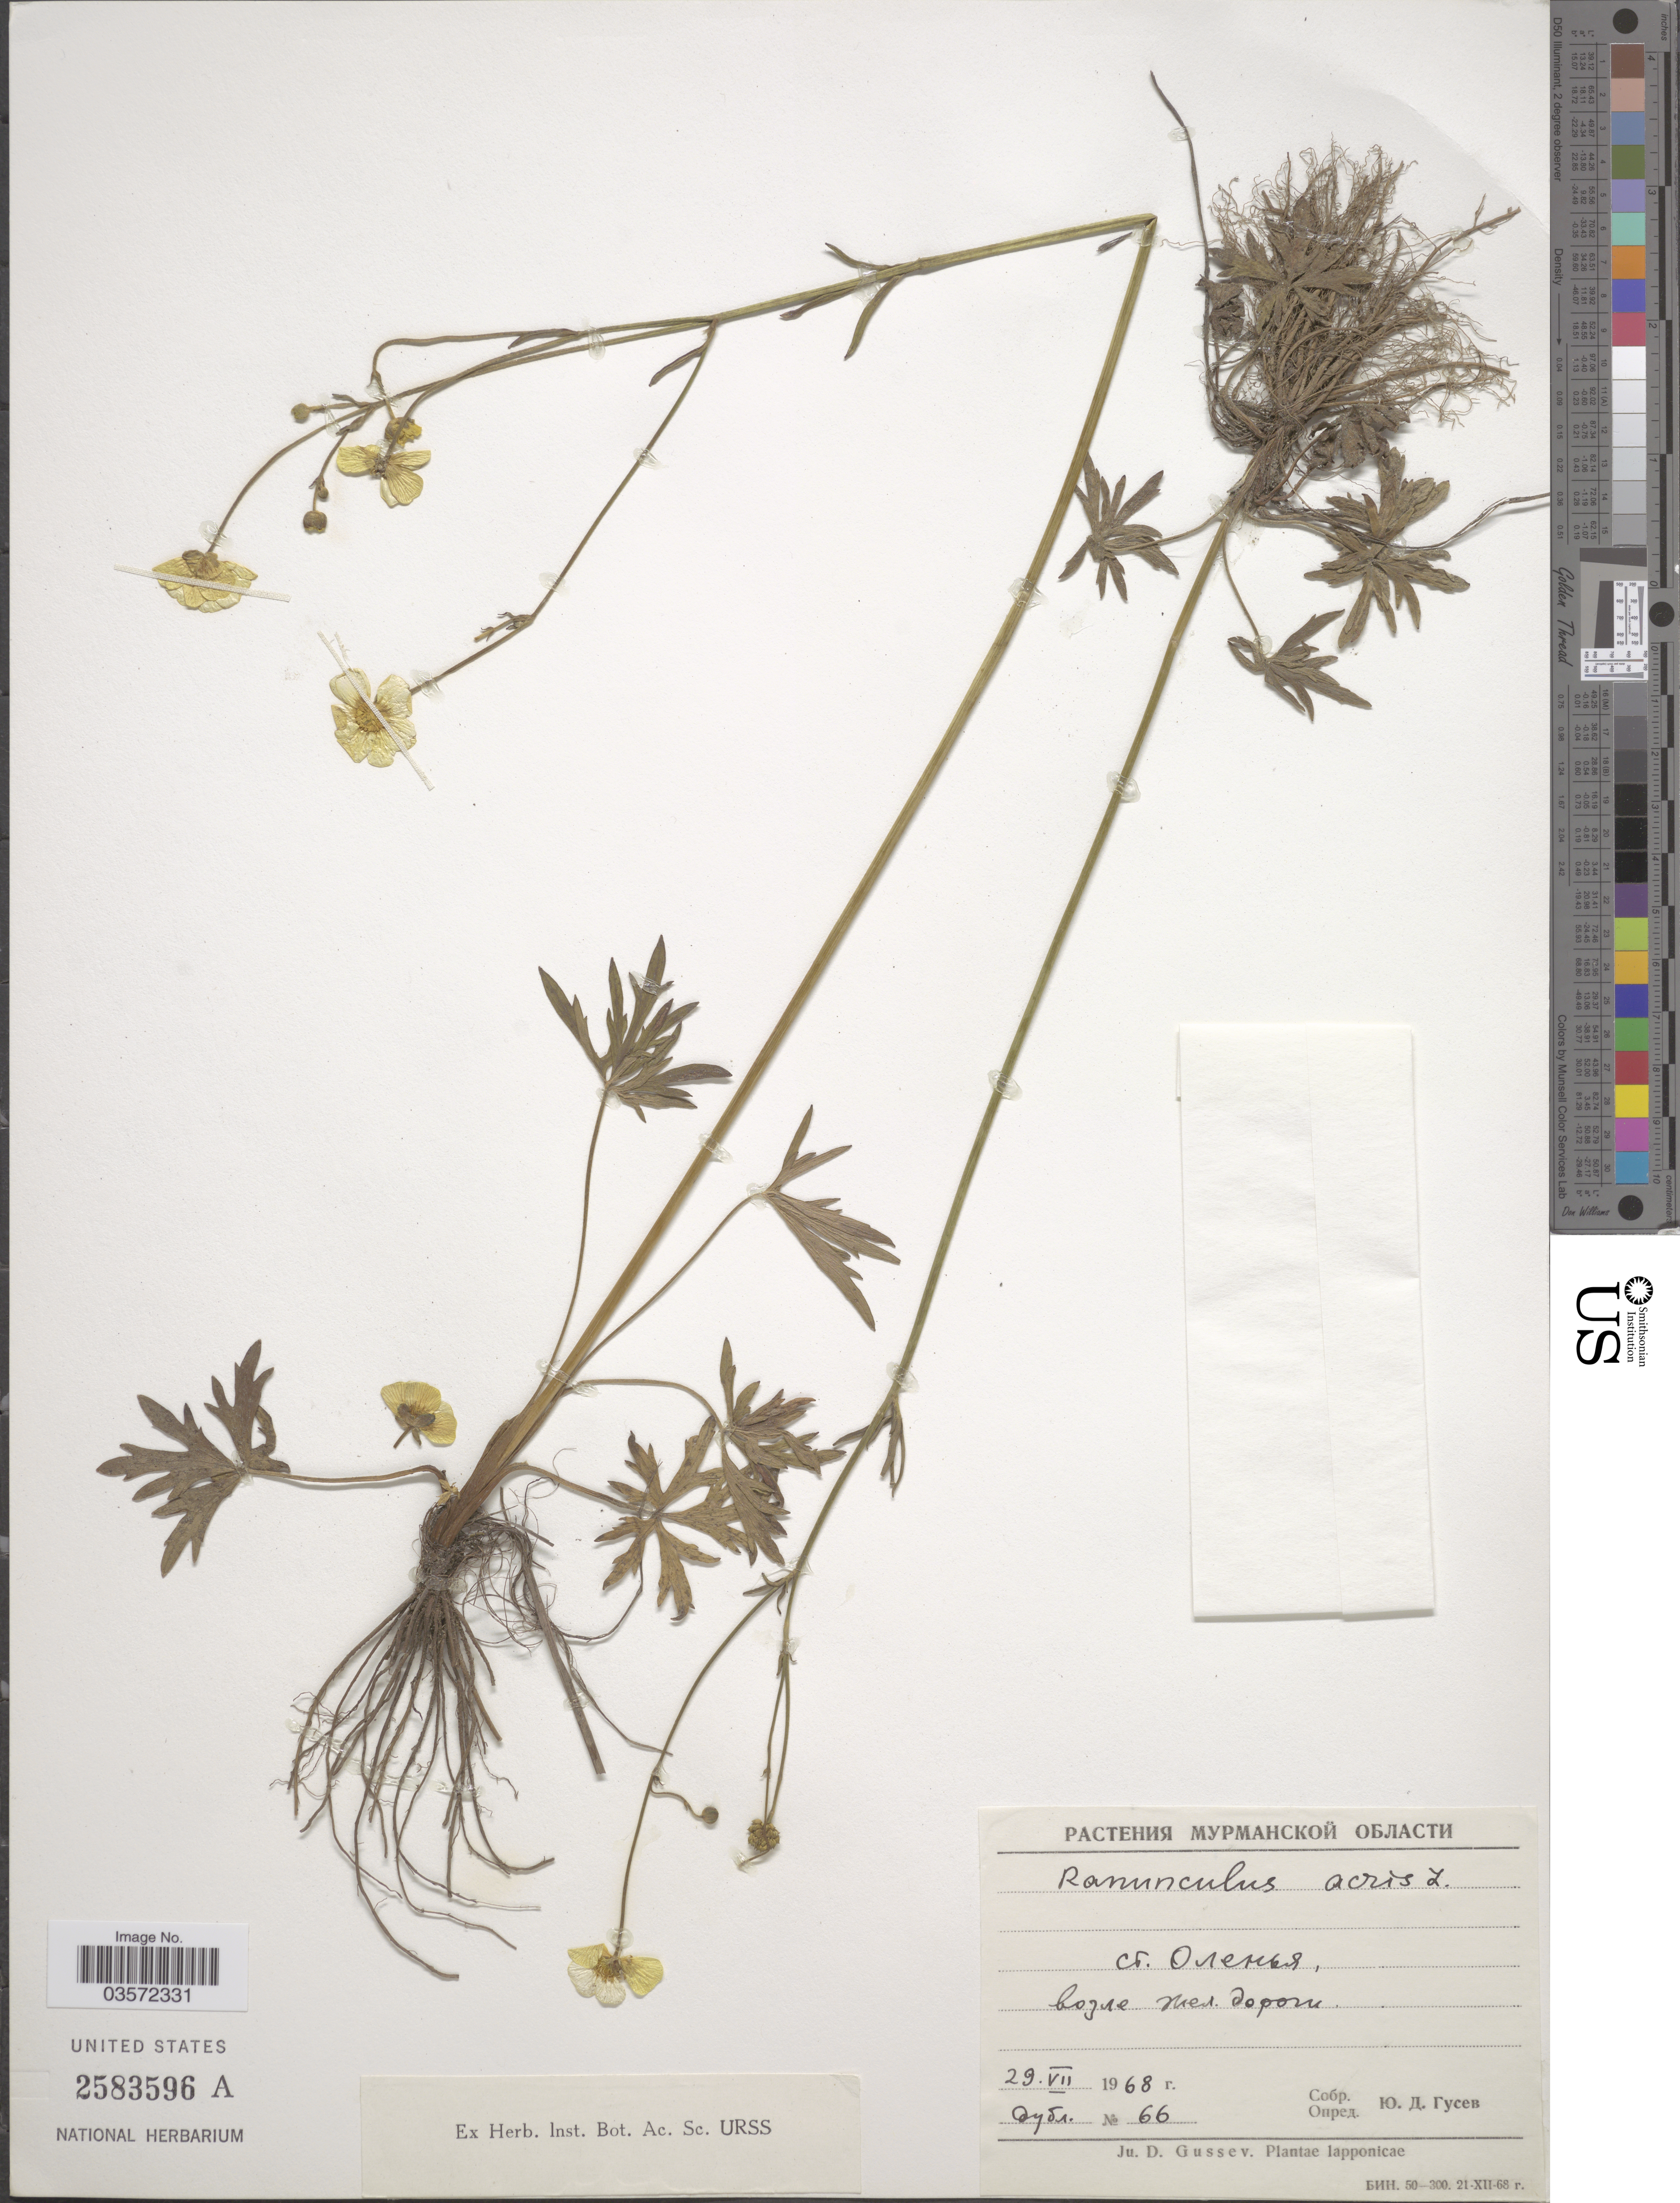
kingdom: Plantae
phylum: Tracheophyta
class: Magnoliopsida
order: Ranunculales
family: Ranunculaceae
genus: Ranunculus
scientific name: Ranunculus acris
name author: L.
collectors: U. Gusev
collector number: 66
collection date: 1968-07-29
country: Russian Federation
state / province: Murmansk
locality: Olenya Station.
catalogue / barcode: US 2583596A